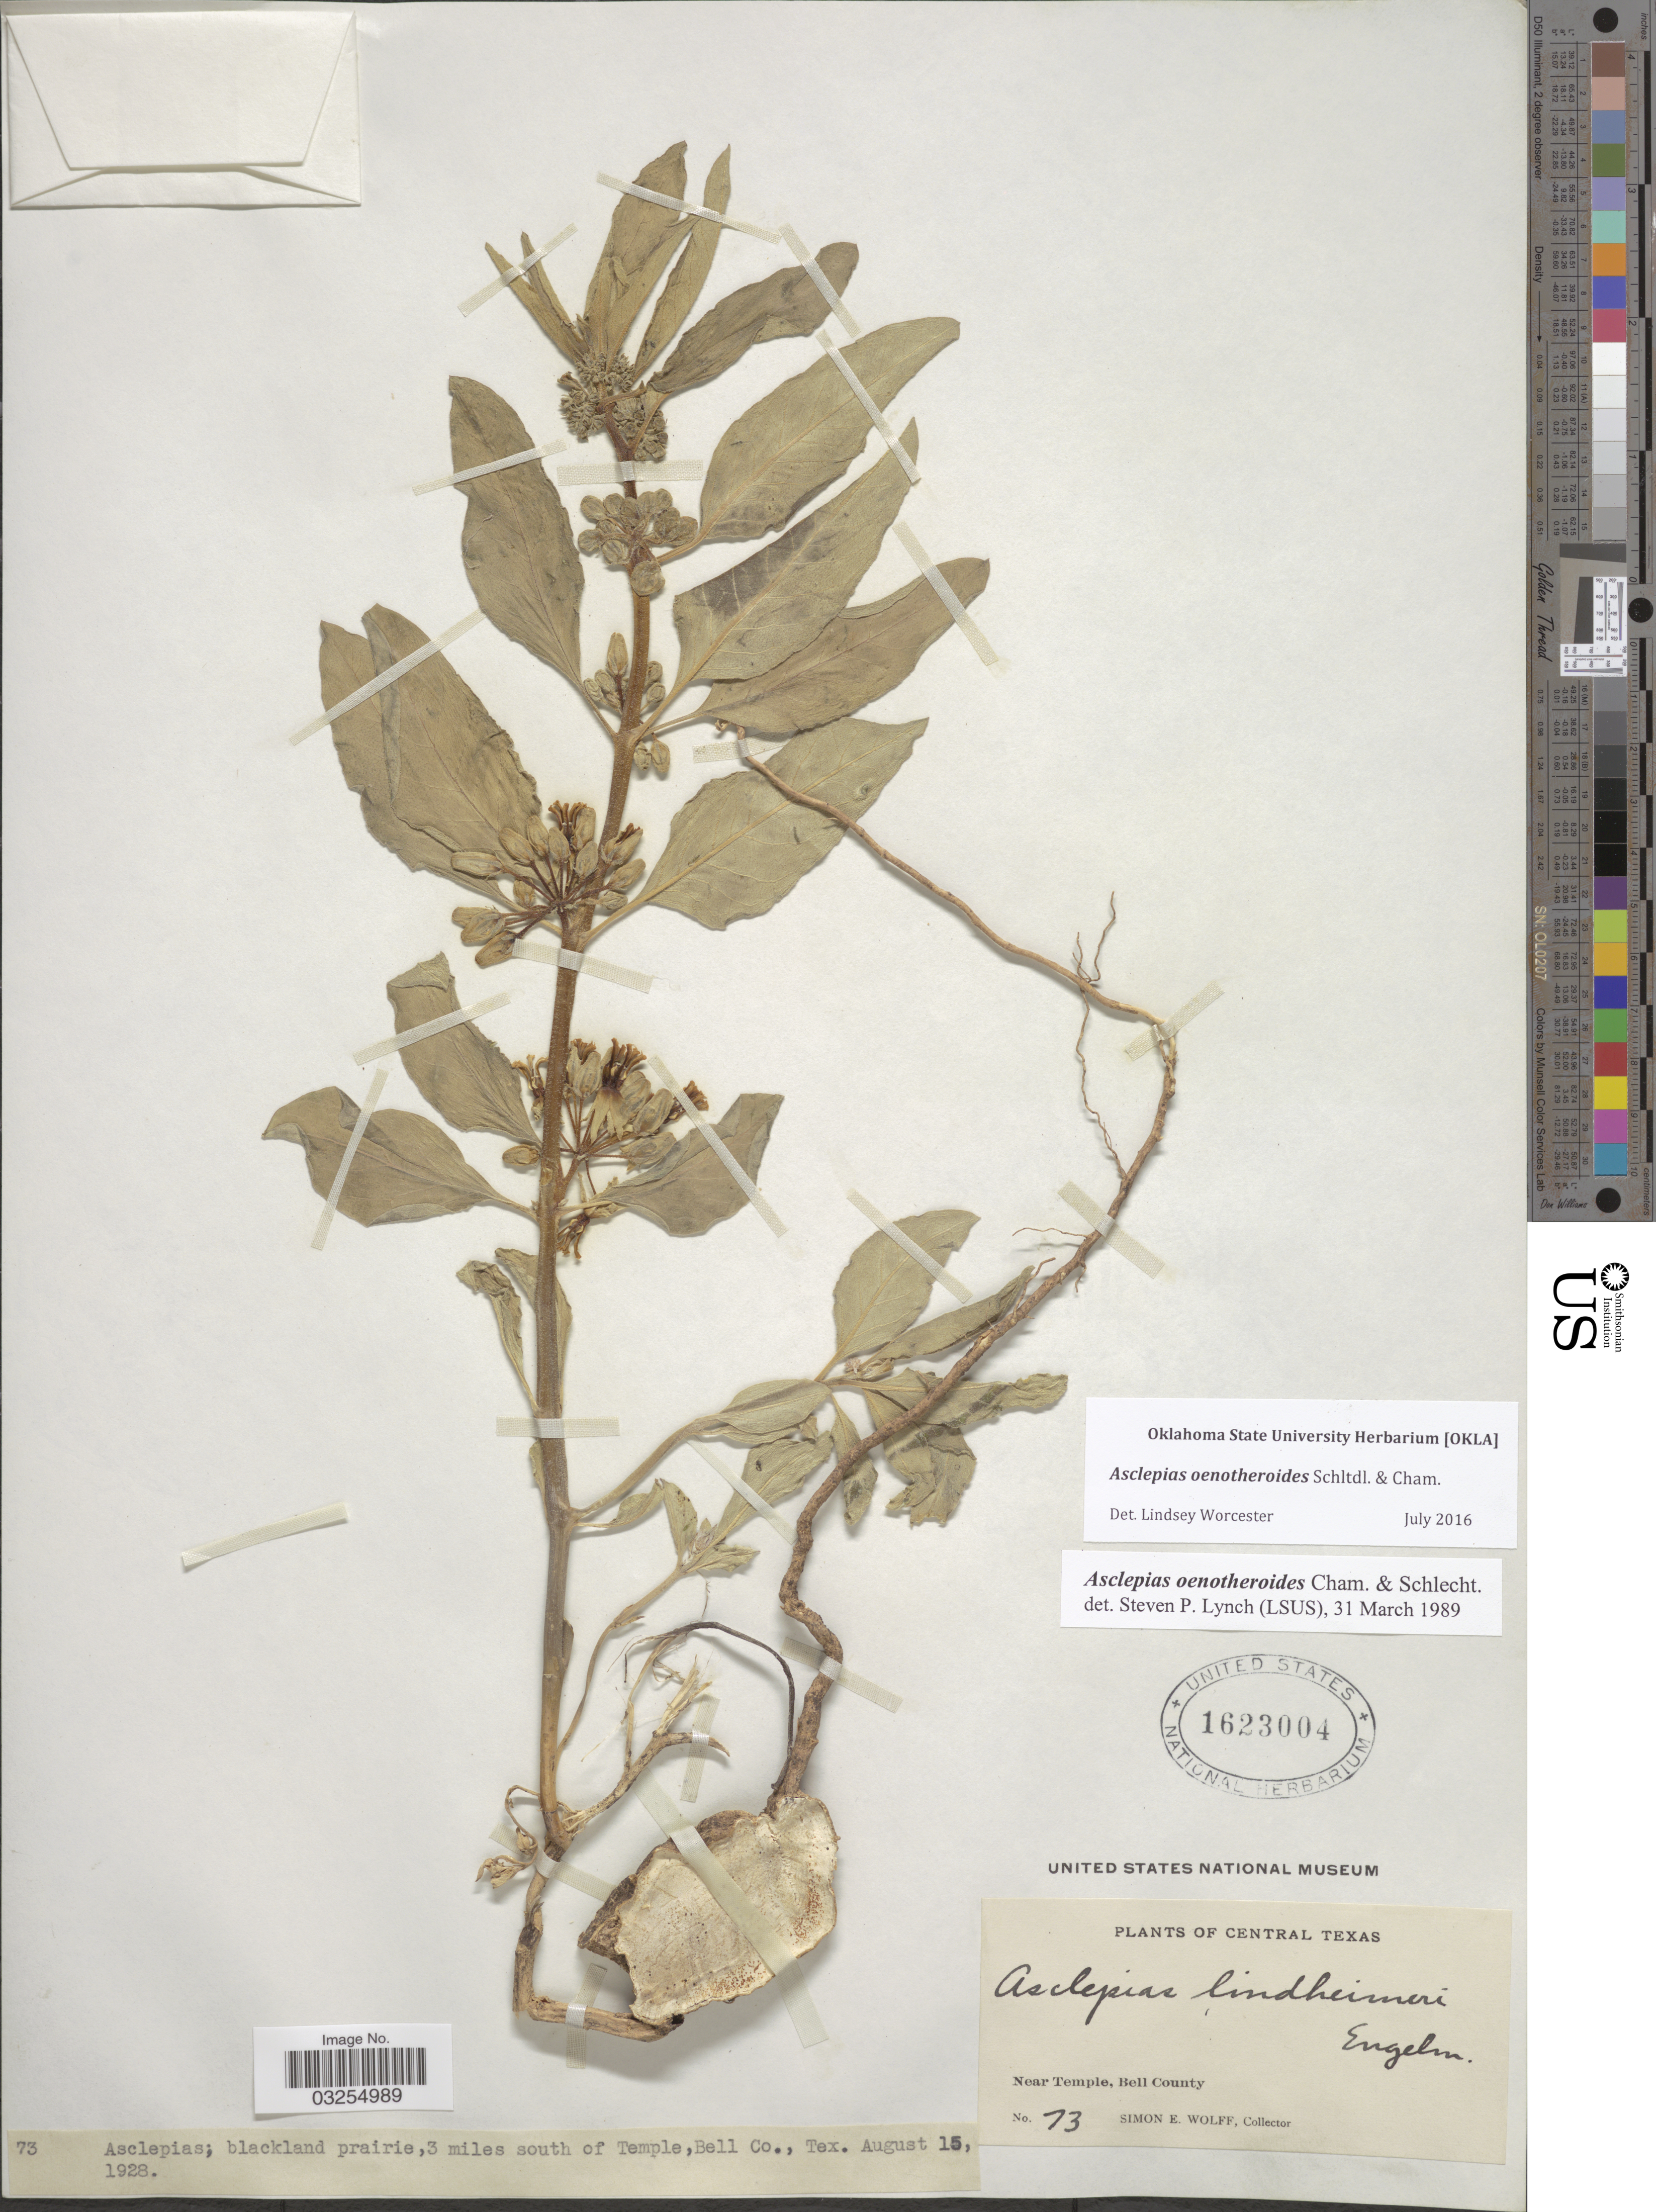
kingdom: Plantae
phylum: Tracheophyta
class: Magnoliopsida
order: Gentianales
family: Apocynaceae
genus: Asclepias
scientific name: Asclepias oenotheroides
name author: Schltdl. & Cham.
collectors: S. E. Wolff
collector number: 73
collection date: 1928-08-15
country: United States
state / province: Texas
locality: Central Texas. 3 miles south of Temple, Bell Co.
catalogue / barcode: US 1623004